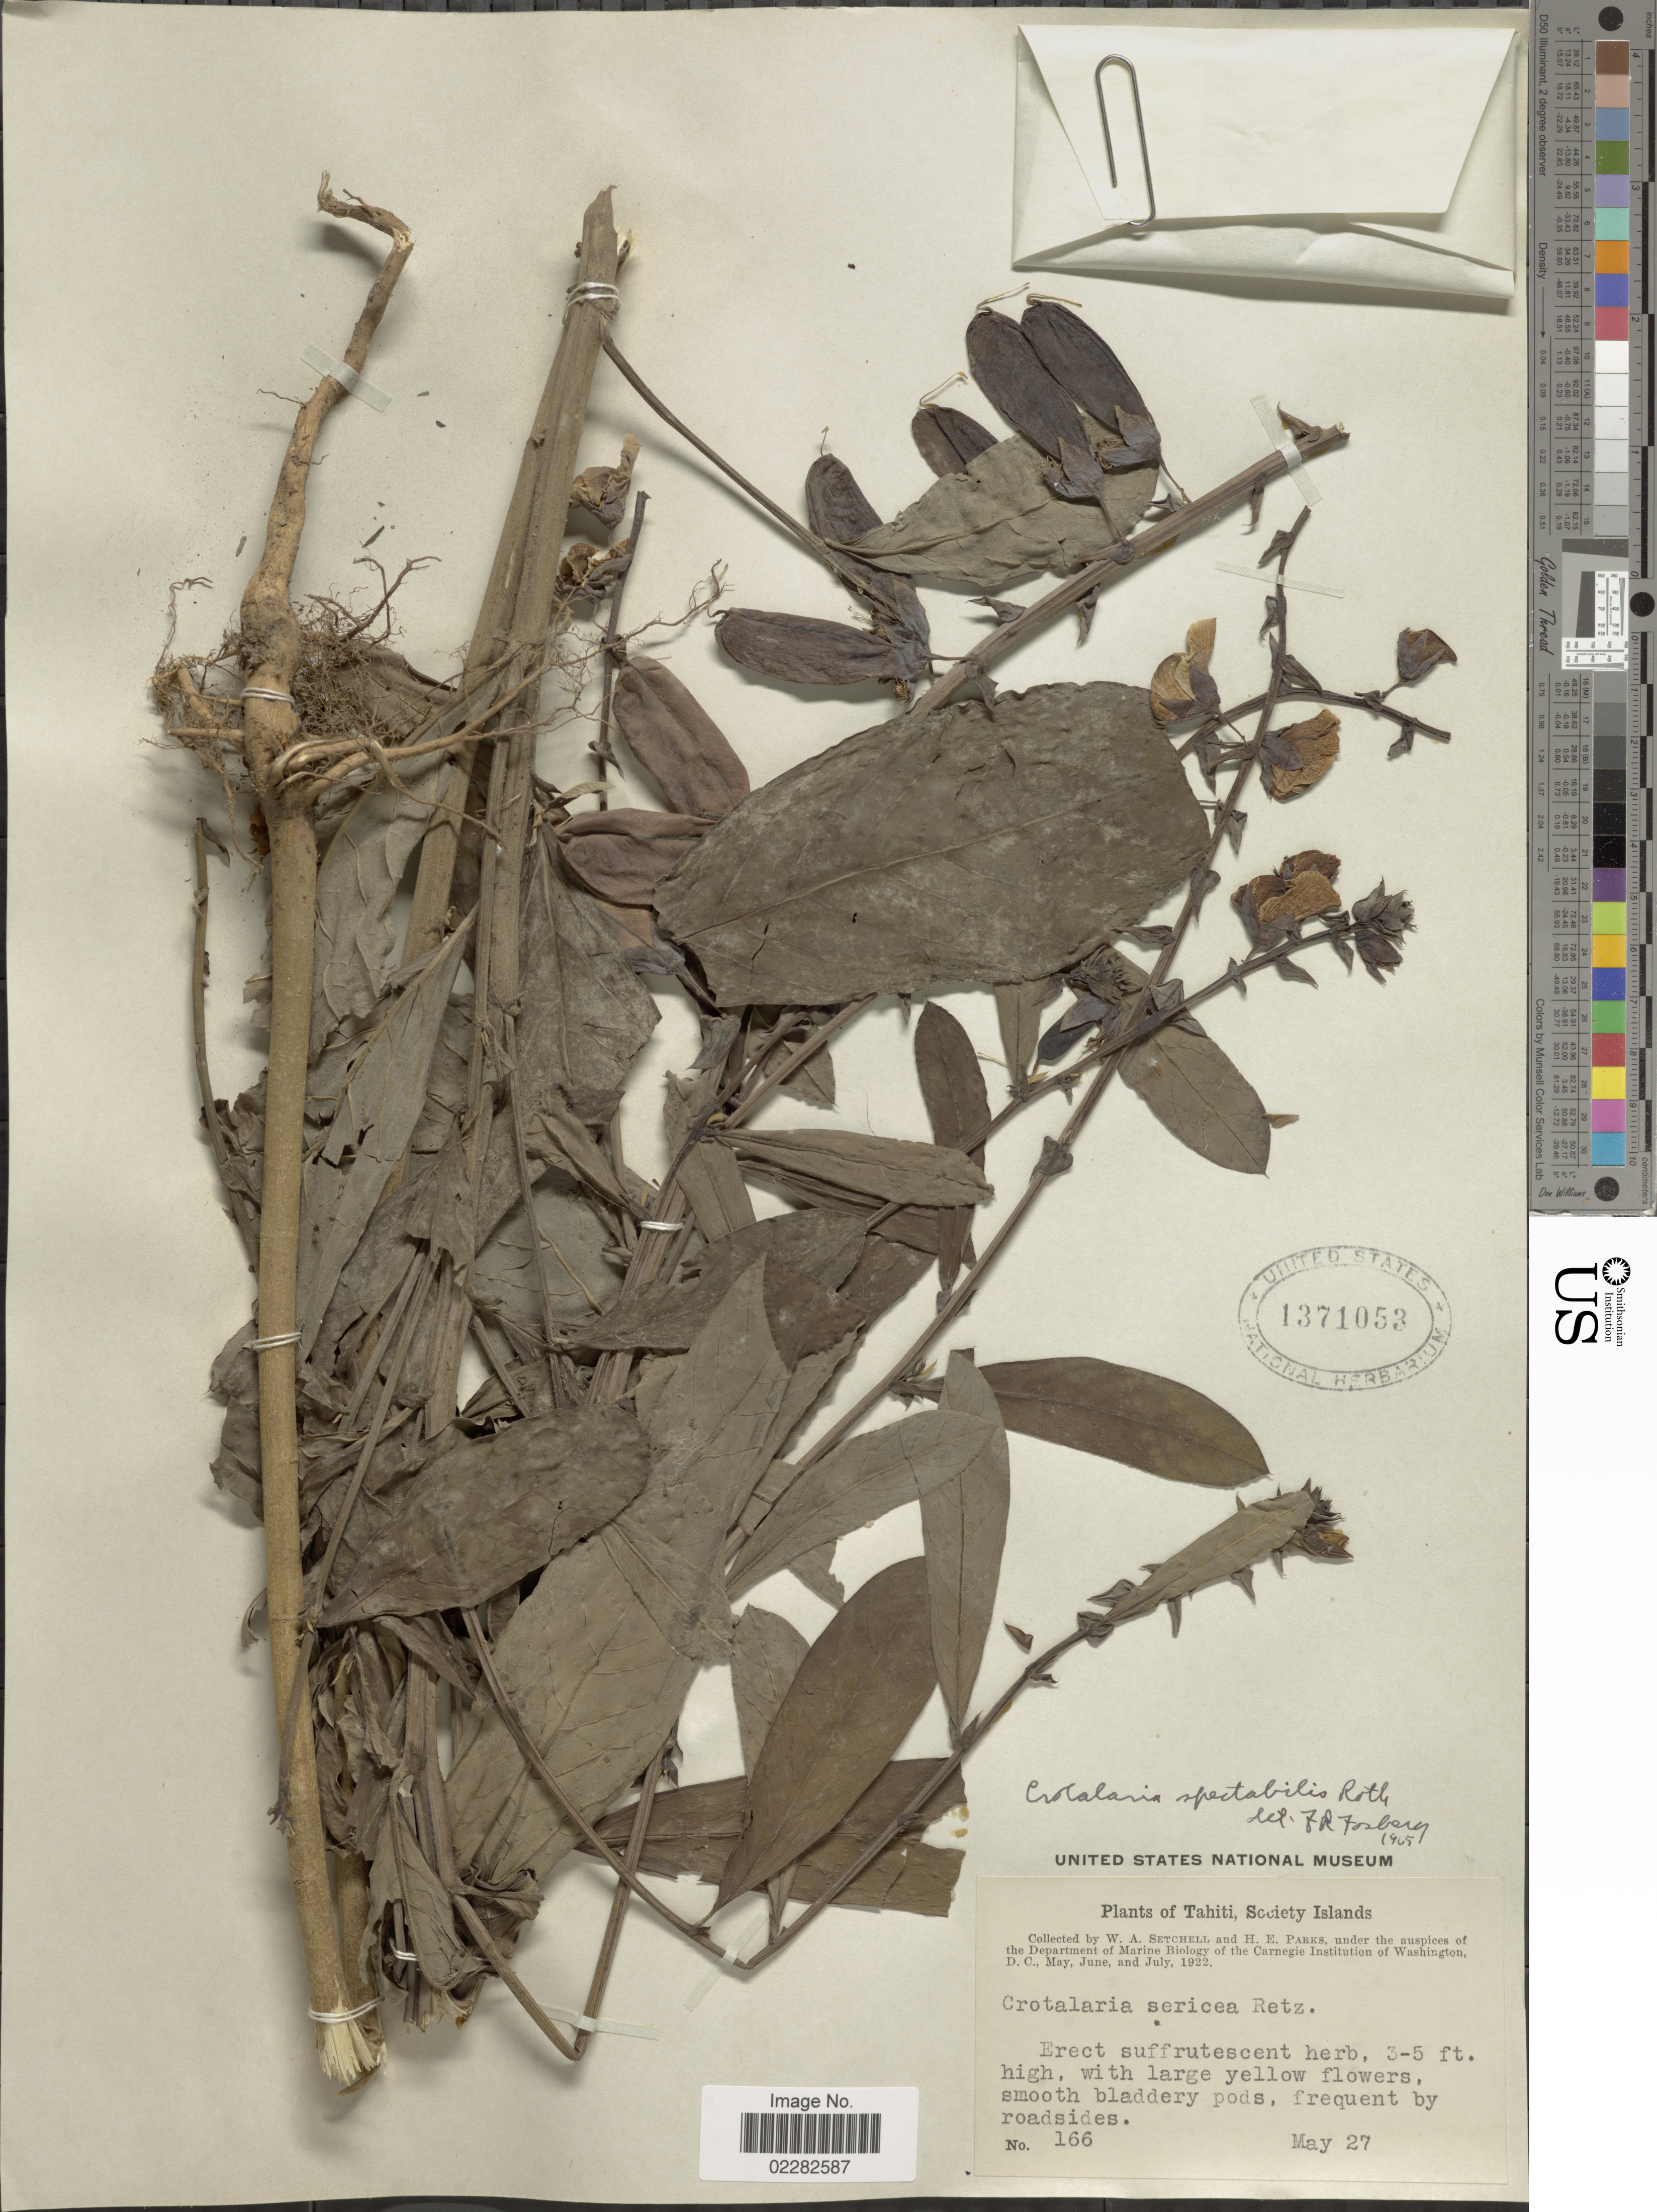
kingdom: Plantae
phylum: Tracheophyta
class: Magnoliopsida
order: Fabales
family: Fabaceae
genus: Crotalaria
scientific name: Crotalaria spectabilis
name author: Roth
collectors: W. Setchell & H. E. Parks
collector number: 166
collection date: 1922-05-27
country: French Polynesia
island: Tahiti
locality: Tahiti, Society Islands, frequent by roadsides.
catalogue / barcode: US 1371053